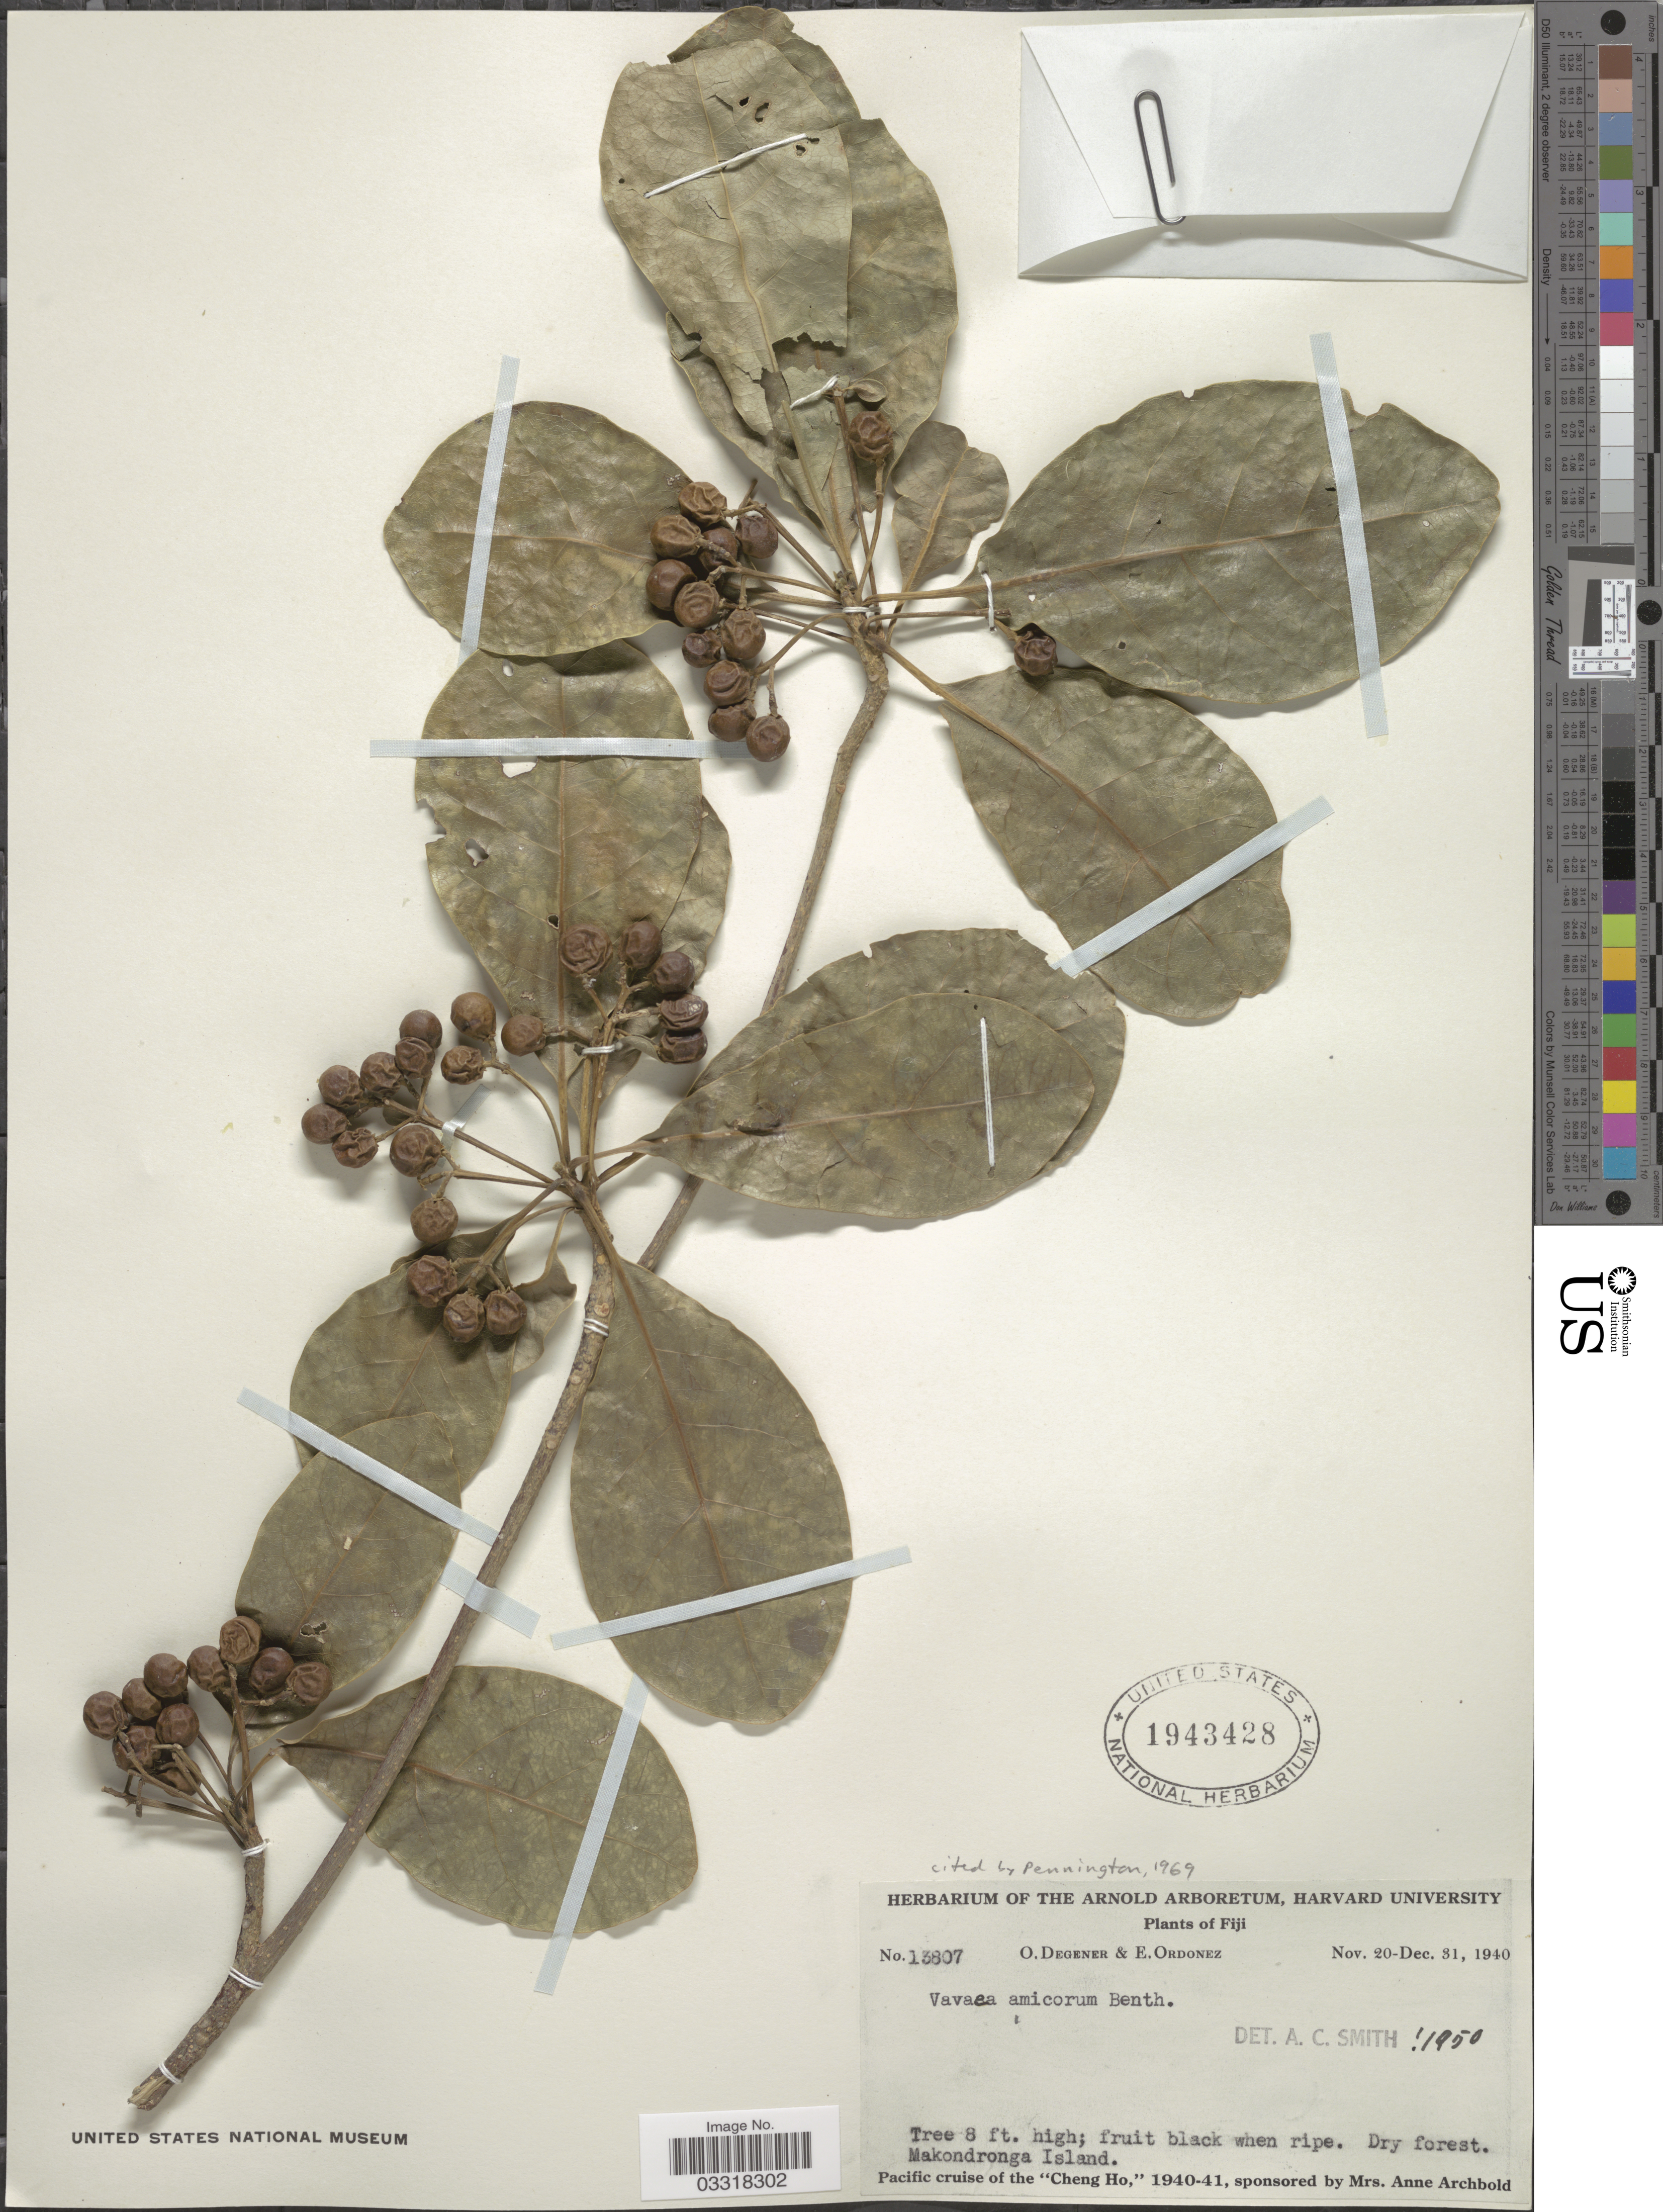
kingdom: Plantae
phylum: Tracheophyta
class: Magnoliopsida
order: Sapindales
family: Meliaceae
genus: Vavaea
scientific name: Vavaea amicorum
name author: Benth.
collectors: O. Degener & E. Ordonez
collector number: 13807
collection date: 1940-11-20/1940-12-31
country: Fiji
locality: Makondronga Island.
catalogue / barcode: US 1943428